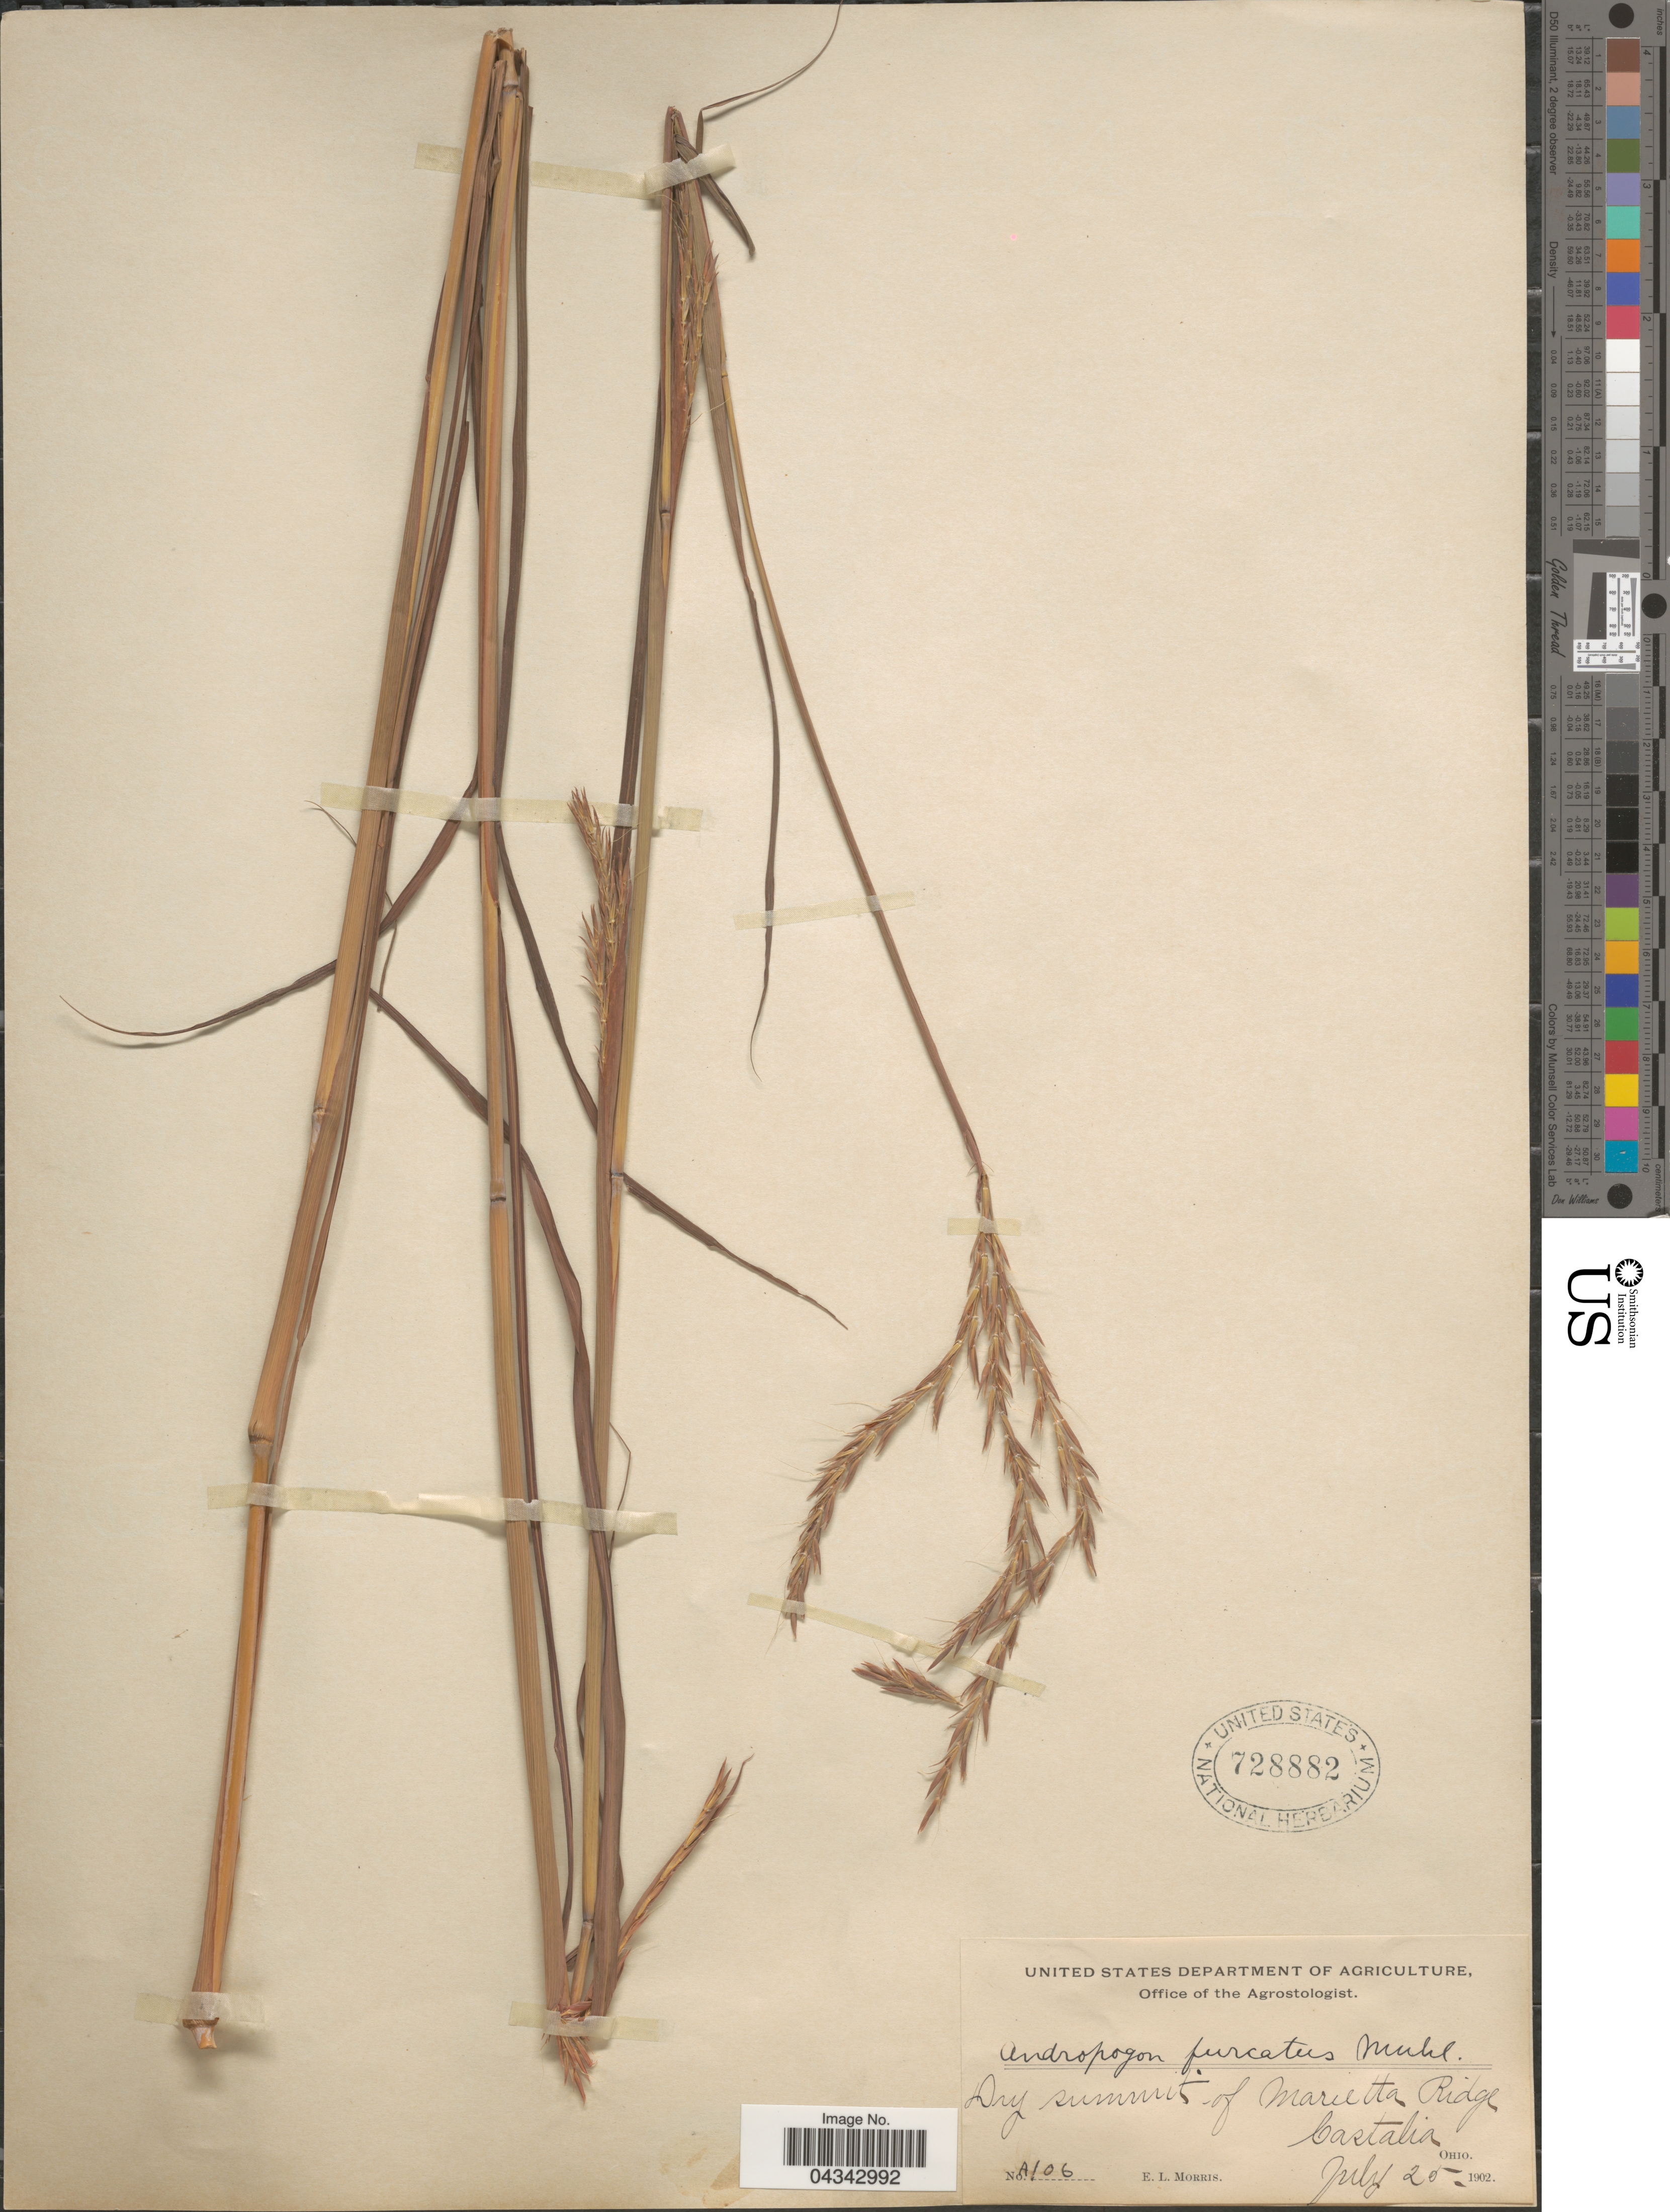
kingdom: Plantae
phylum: Tracheophyta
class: Liliopsida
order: Poales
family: Poaceae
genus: Andropogon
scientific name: Andropogon gerardii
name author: Vitman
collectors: E. Morris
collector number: A106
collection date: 1902-07-25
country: United States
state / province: Ohio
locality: Dry summit of Marietta Ridge. Castalia.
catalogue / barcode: US 728882